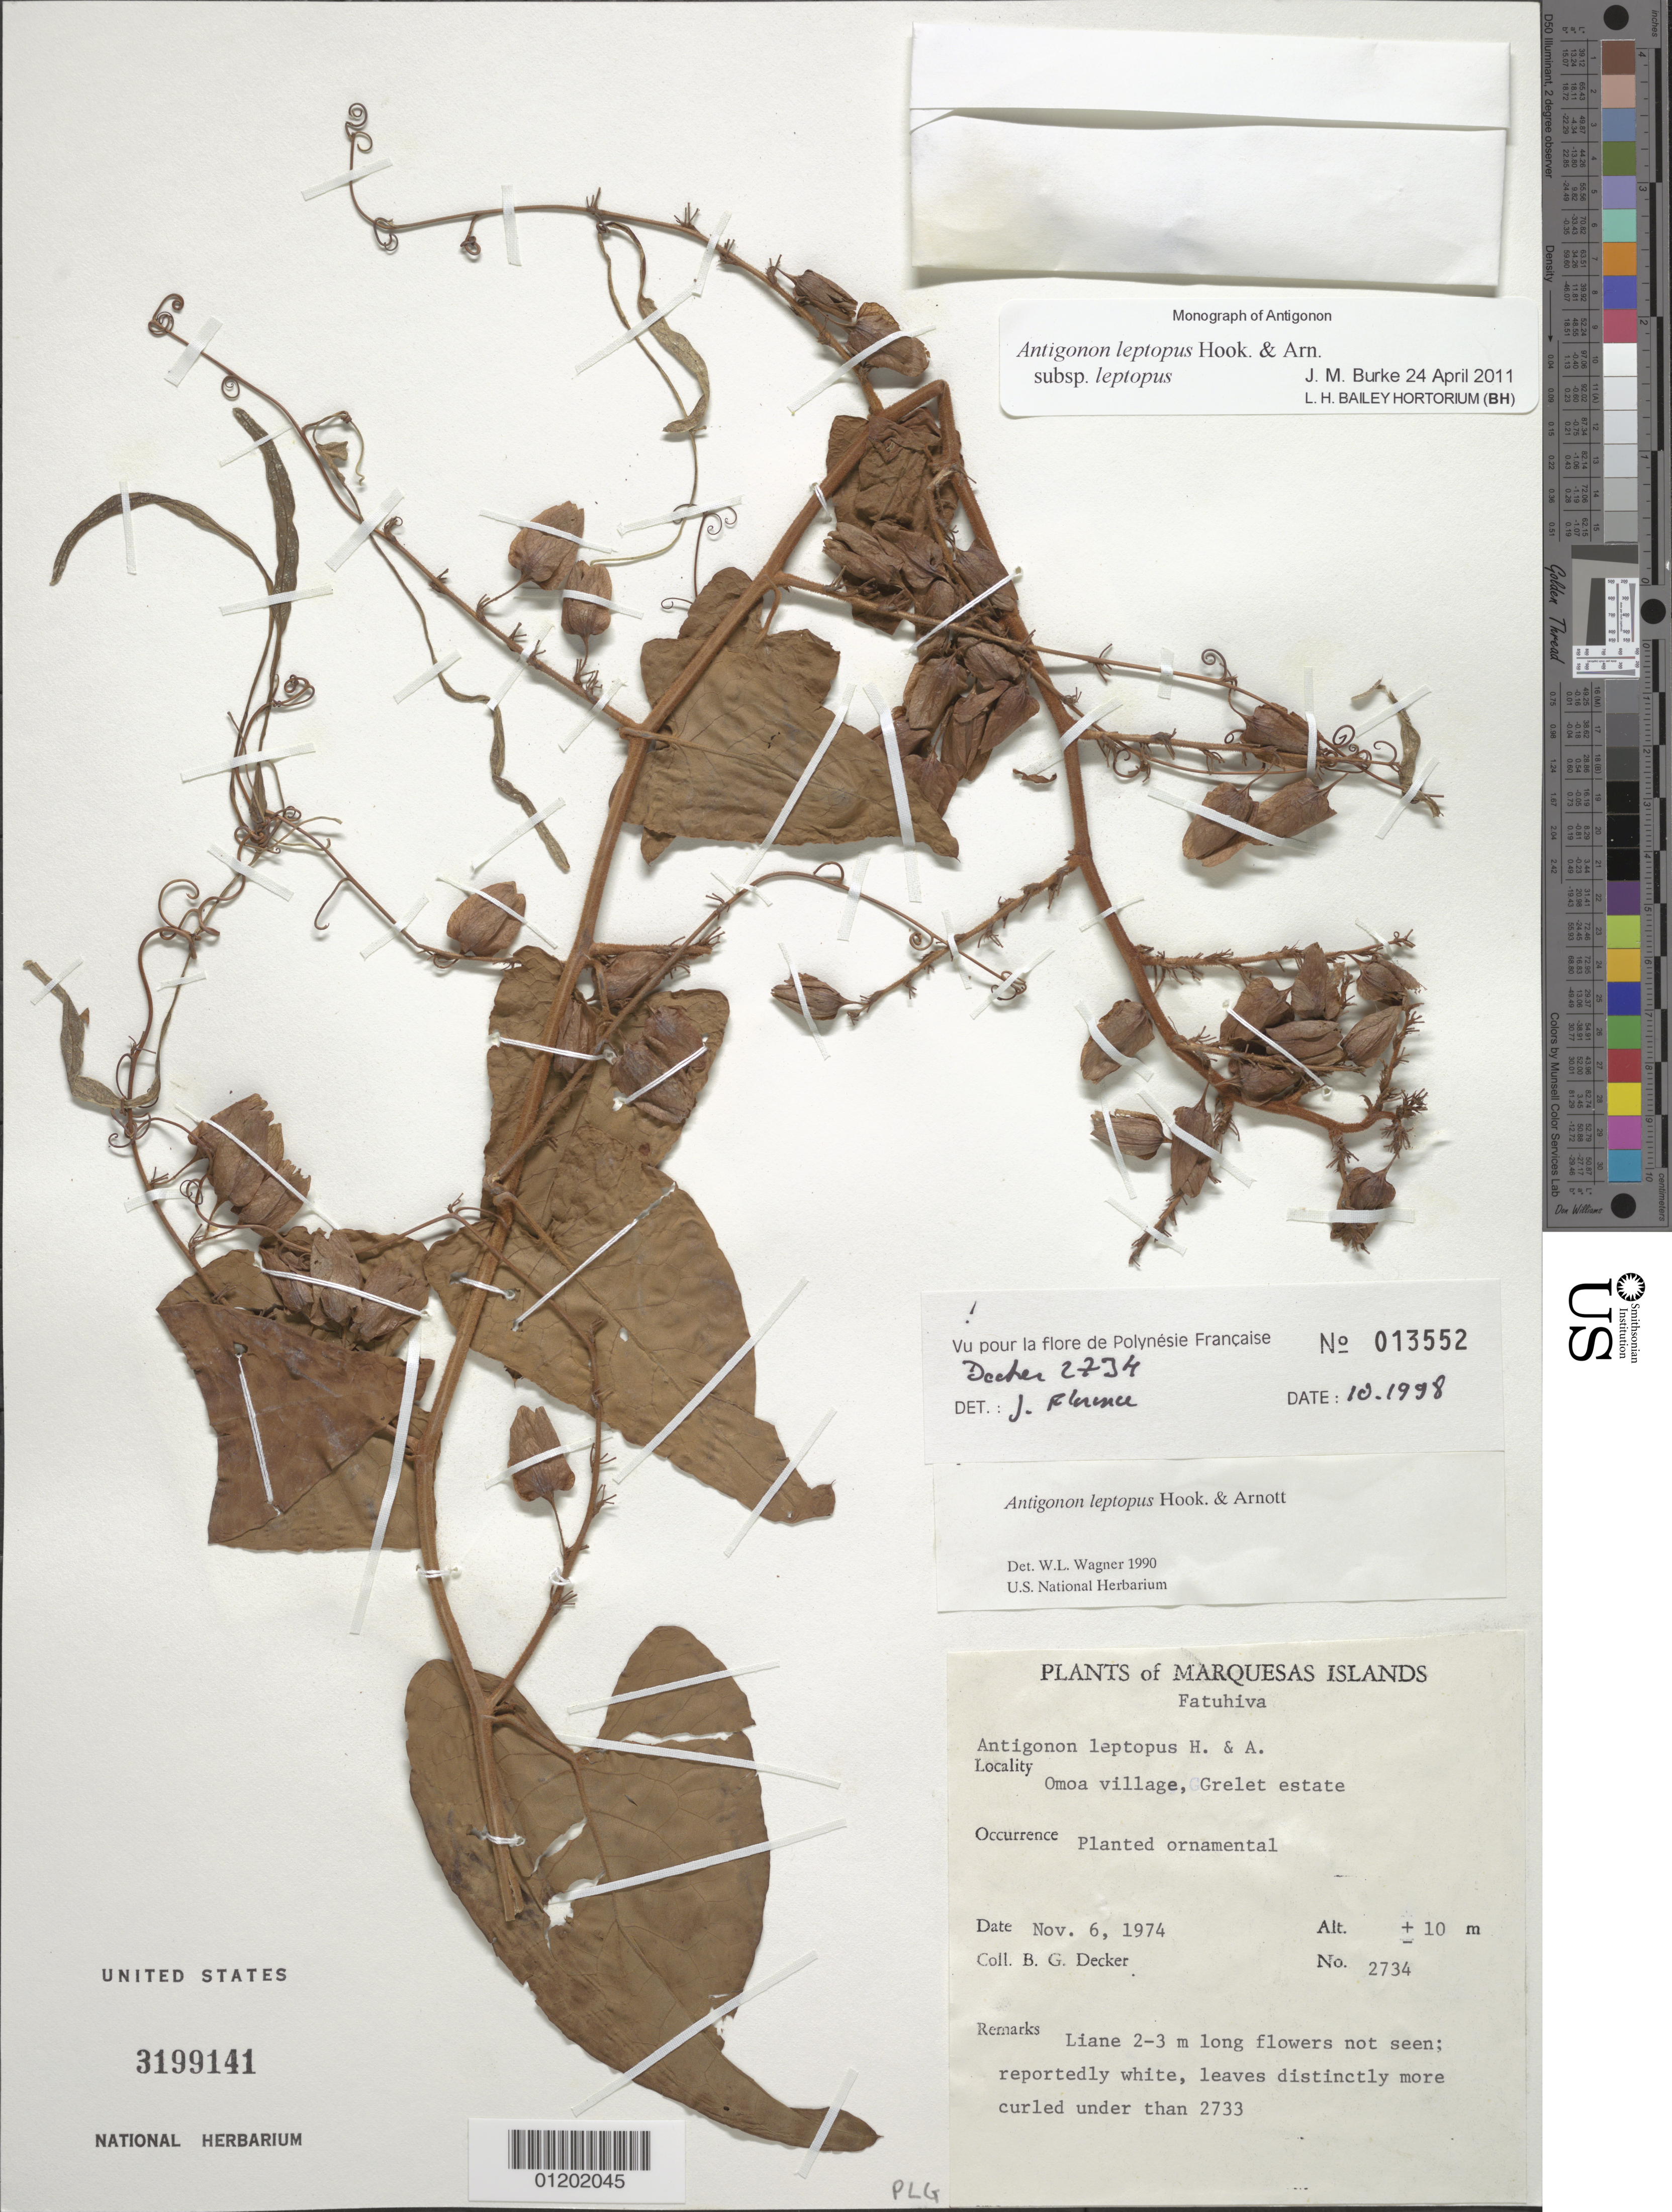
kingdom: Plantae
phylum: Tracheophyta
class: Magnoliopsida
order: Caryophyllales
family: Polygonaceae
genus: Antigonon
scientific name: Antigonon leptopus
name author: Hook. & Arn.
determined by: Wagner, W. L., (BOT), Smithsonian Institution - National Museum of Natural History (UNITED STATES)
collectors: B. G. Decker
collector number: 2734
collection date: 1974-11-06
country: French Polynesia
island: Fatu Hiva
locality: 'Omo'a village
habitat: Planted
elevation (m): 10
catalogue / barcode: US 3199141